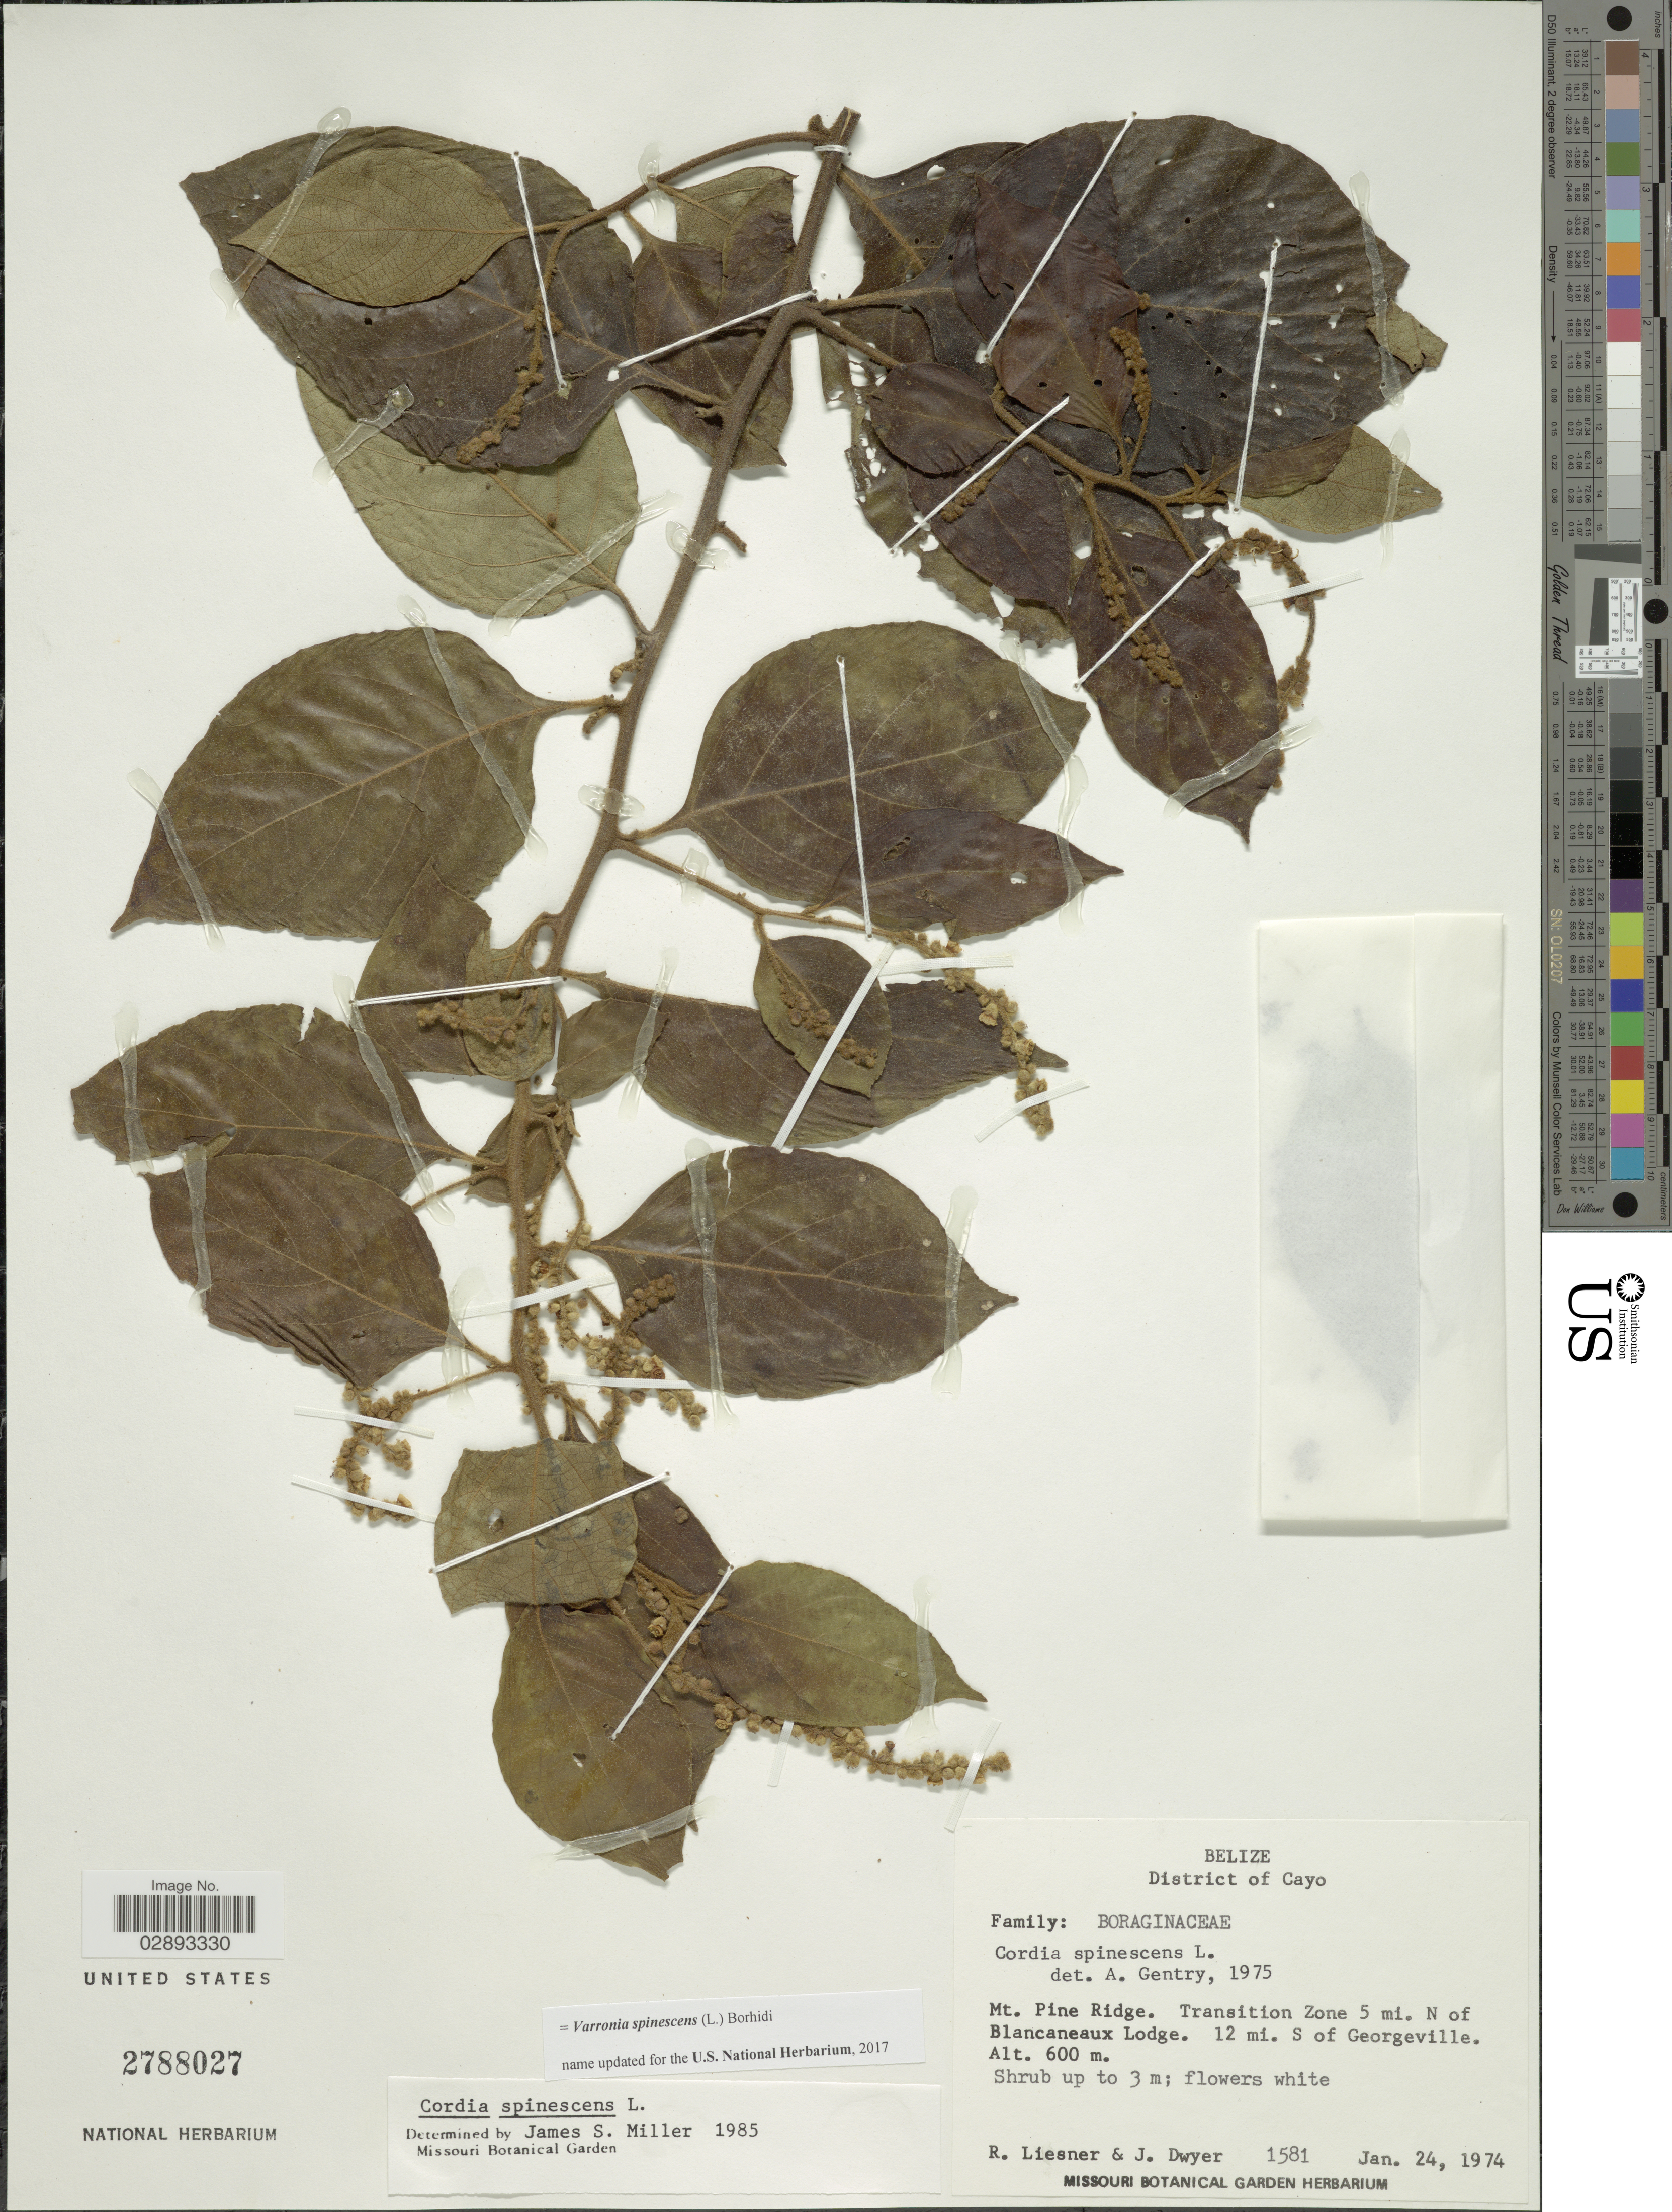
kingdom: Plantae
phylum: Tracheophyta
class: Magnoliopsida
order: Boraginales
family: Cordiaceae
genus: Varronia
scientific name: Varronia spinescens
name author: (L.) Borhidi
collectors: R. L. Liesner & J. Dwyer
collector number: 1581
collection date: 1974-01-24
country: Belize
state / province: Cayo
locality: District of Cayo, Mt. Pine Ridge, Transition Zone 5 mi. N of Blancaneaux Lodge, 12 mi. S of Georgeville.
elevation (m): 600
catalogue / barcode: US 2788027